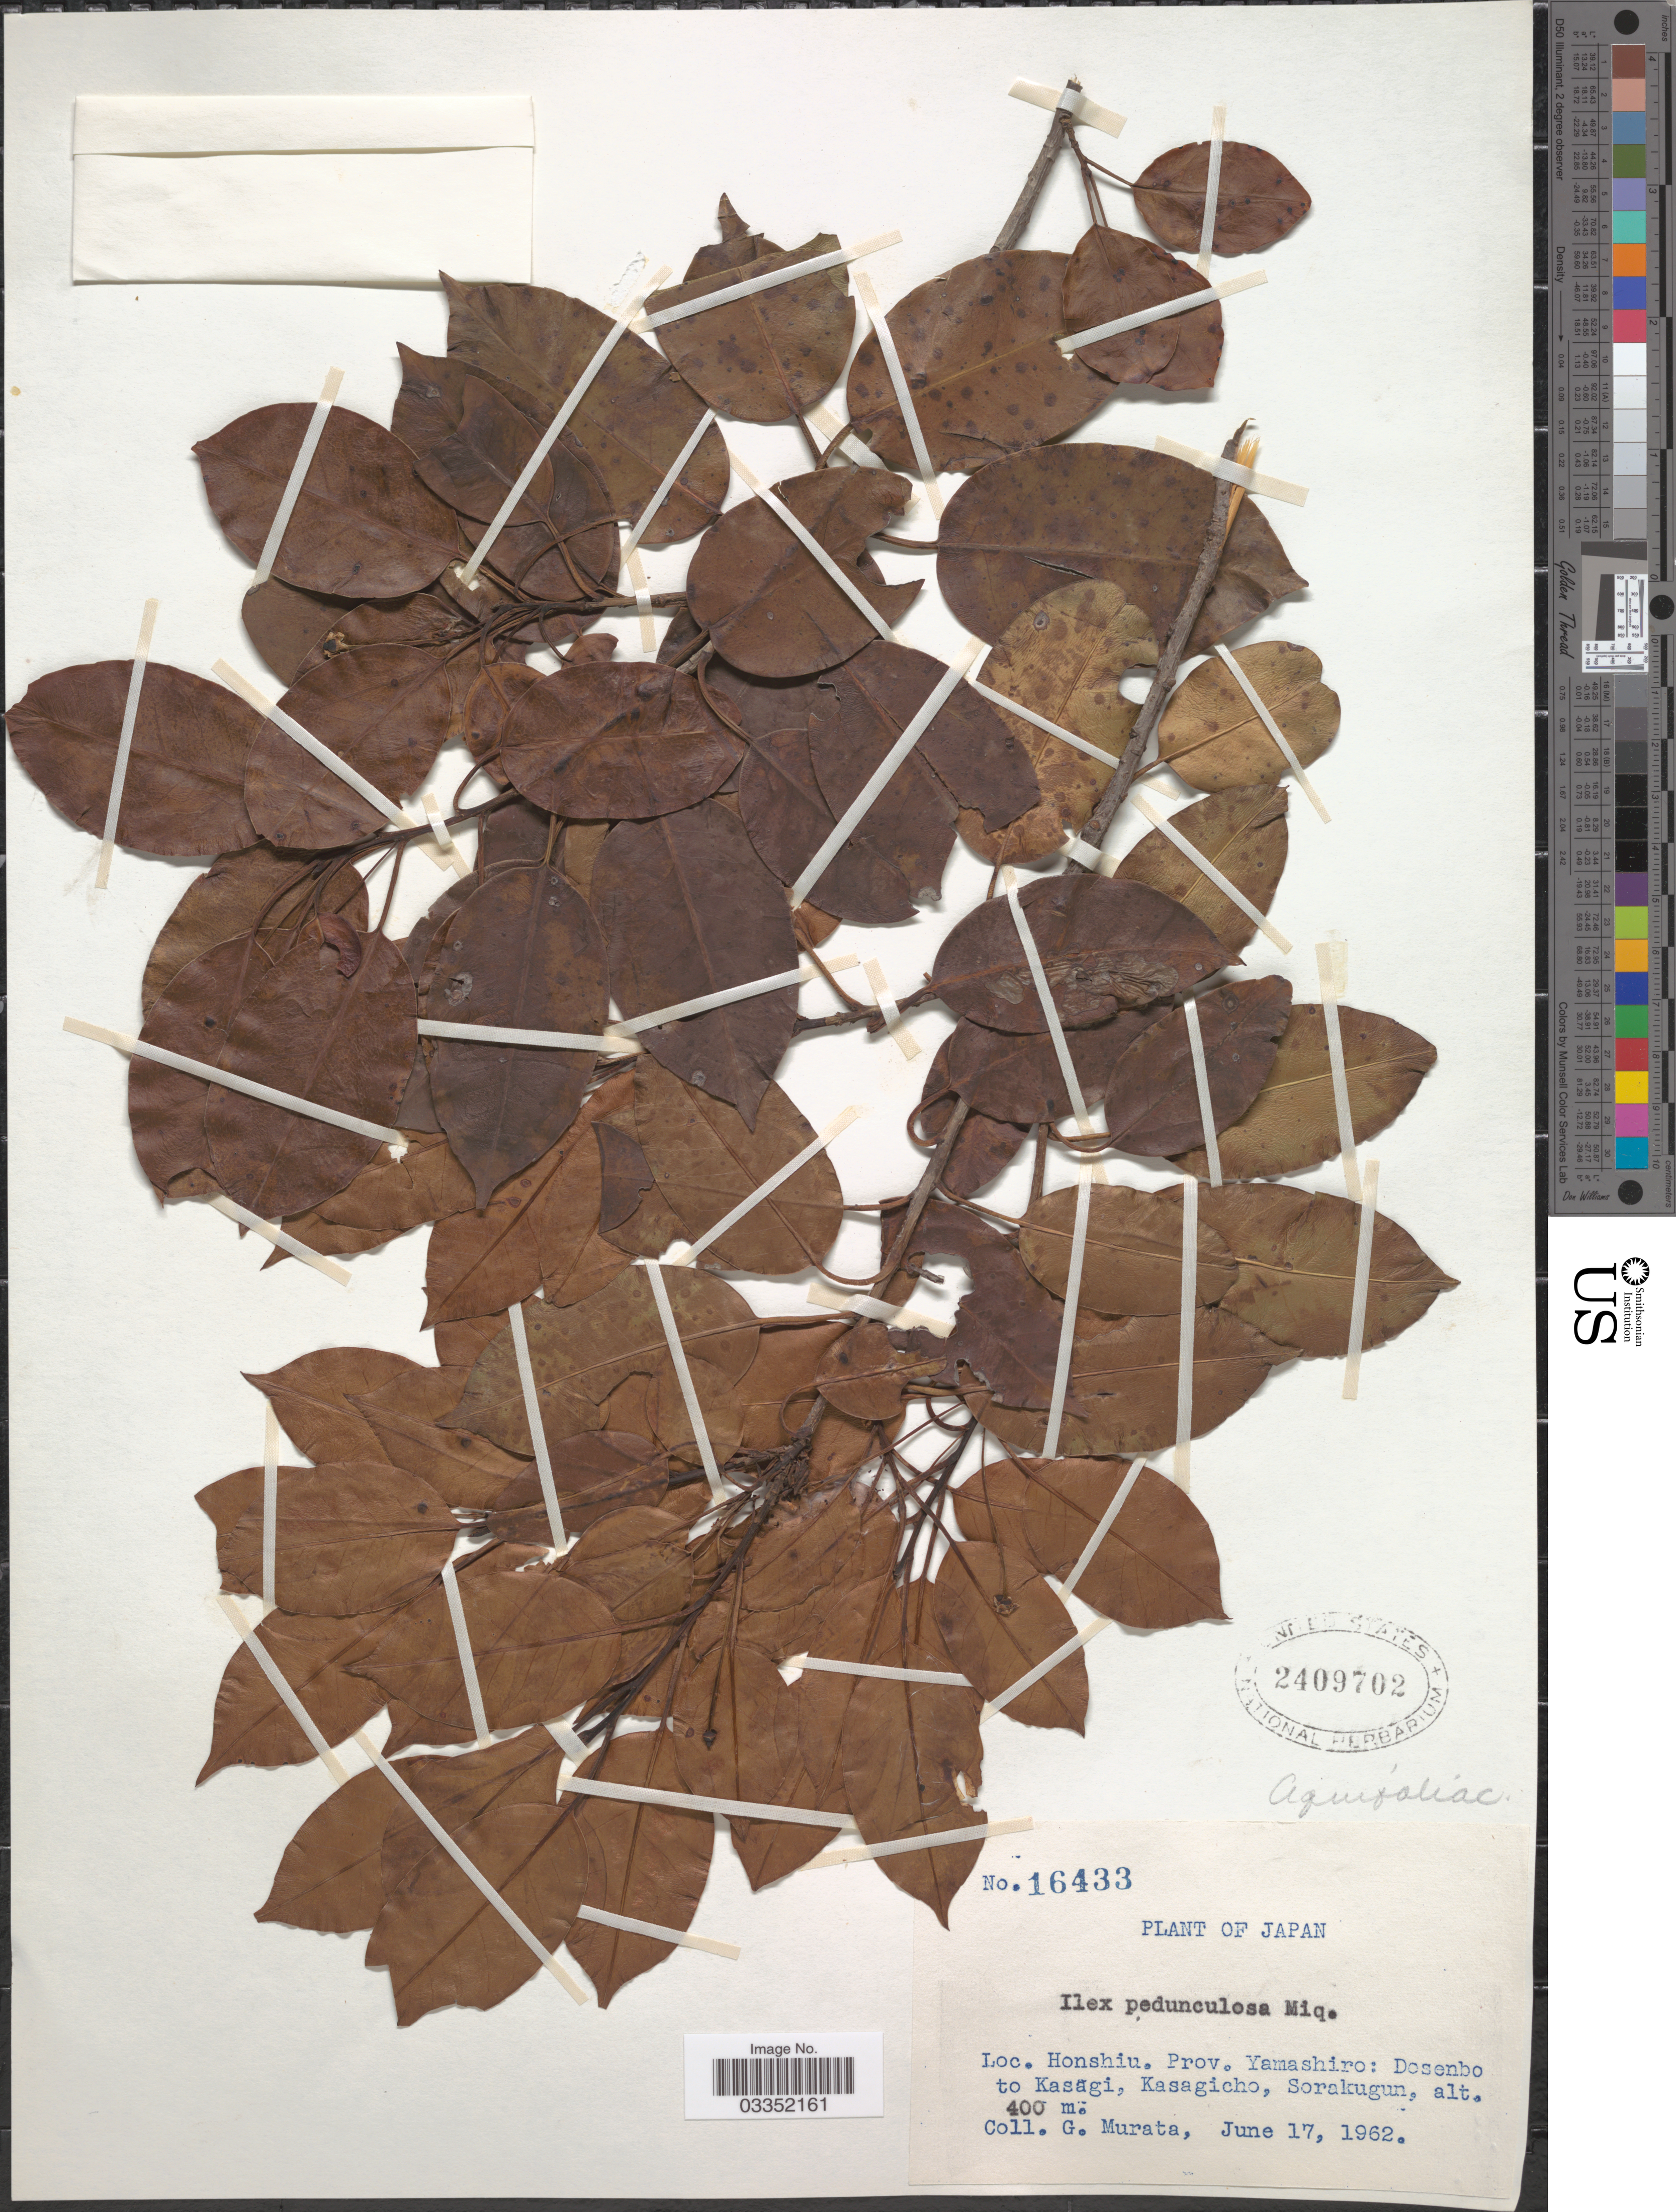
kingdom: Plantae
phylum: Tracheophyta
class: Magnoliopsida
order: Aquifoliales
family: Aquifoliaceae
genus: Ilex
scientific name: Ilex pedunculosa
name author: Miq.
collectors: G. Murata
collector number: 16433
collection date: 1962-06-17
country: Japan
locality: Honshiu. Prov. Yamashiro: Desenbo to Kasagi, Kasagicho, Sorakugun.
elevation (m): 400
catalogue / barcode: US 2409702